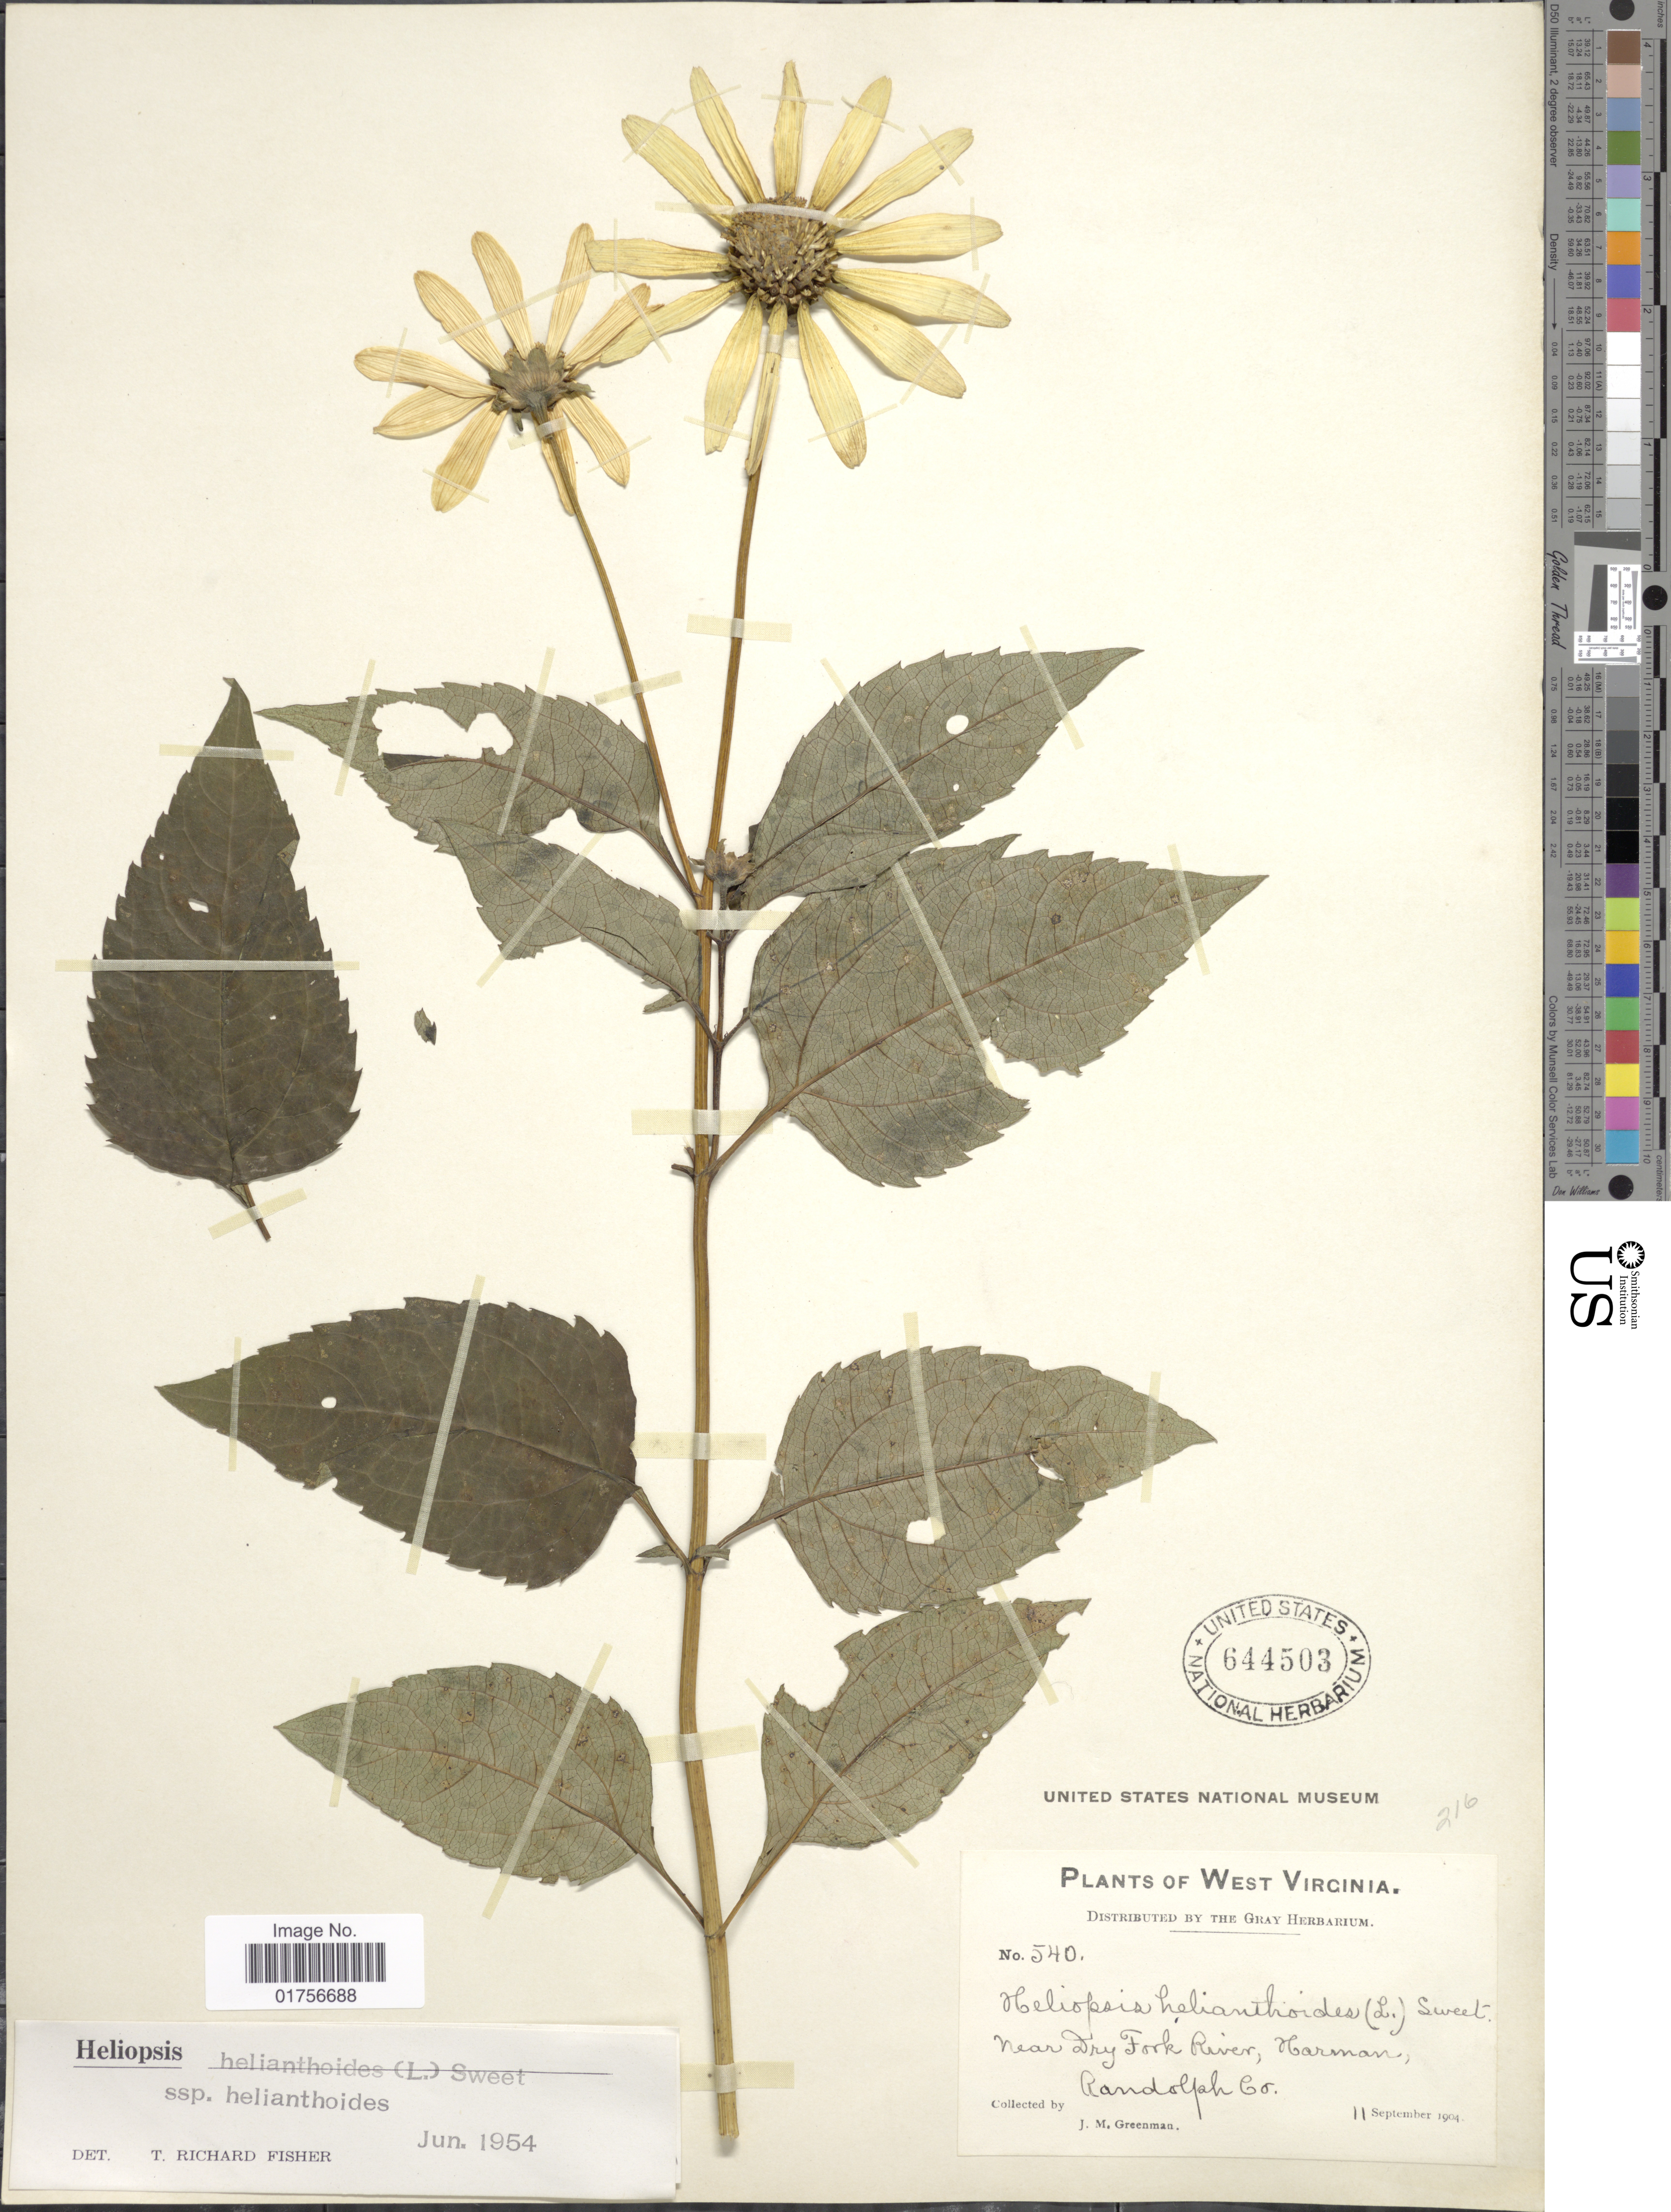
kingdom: Plantae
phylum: Tracheophyta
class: Magnoliopsida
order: Asterales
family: Asteraceae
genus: Heliopsis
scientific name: Heliopsis helianthoides subsp. helianthoides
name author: (L.) Sweet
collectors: J. M. Greenman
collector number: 540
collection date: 1904-09-11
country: United States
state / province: West Virginia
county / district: Randolph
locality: Near Dry Fork River, Harman, Randolph Co.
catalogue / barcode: US 644503